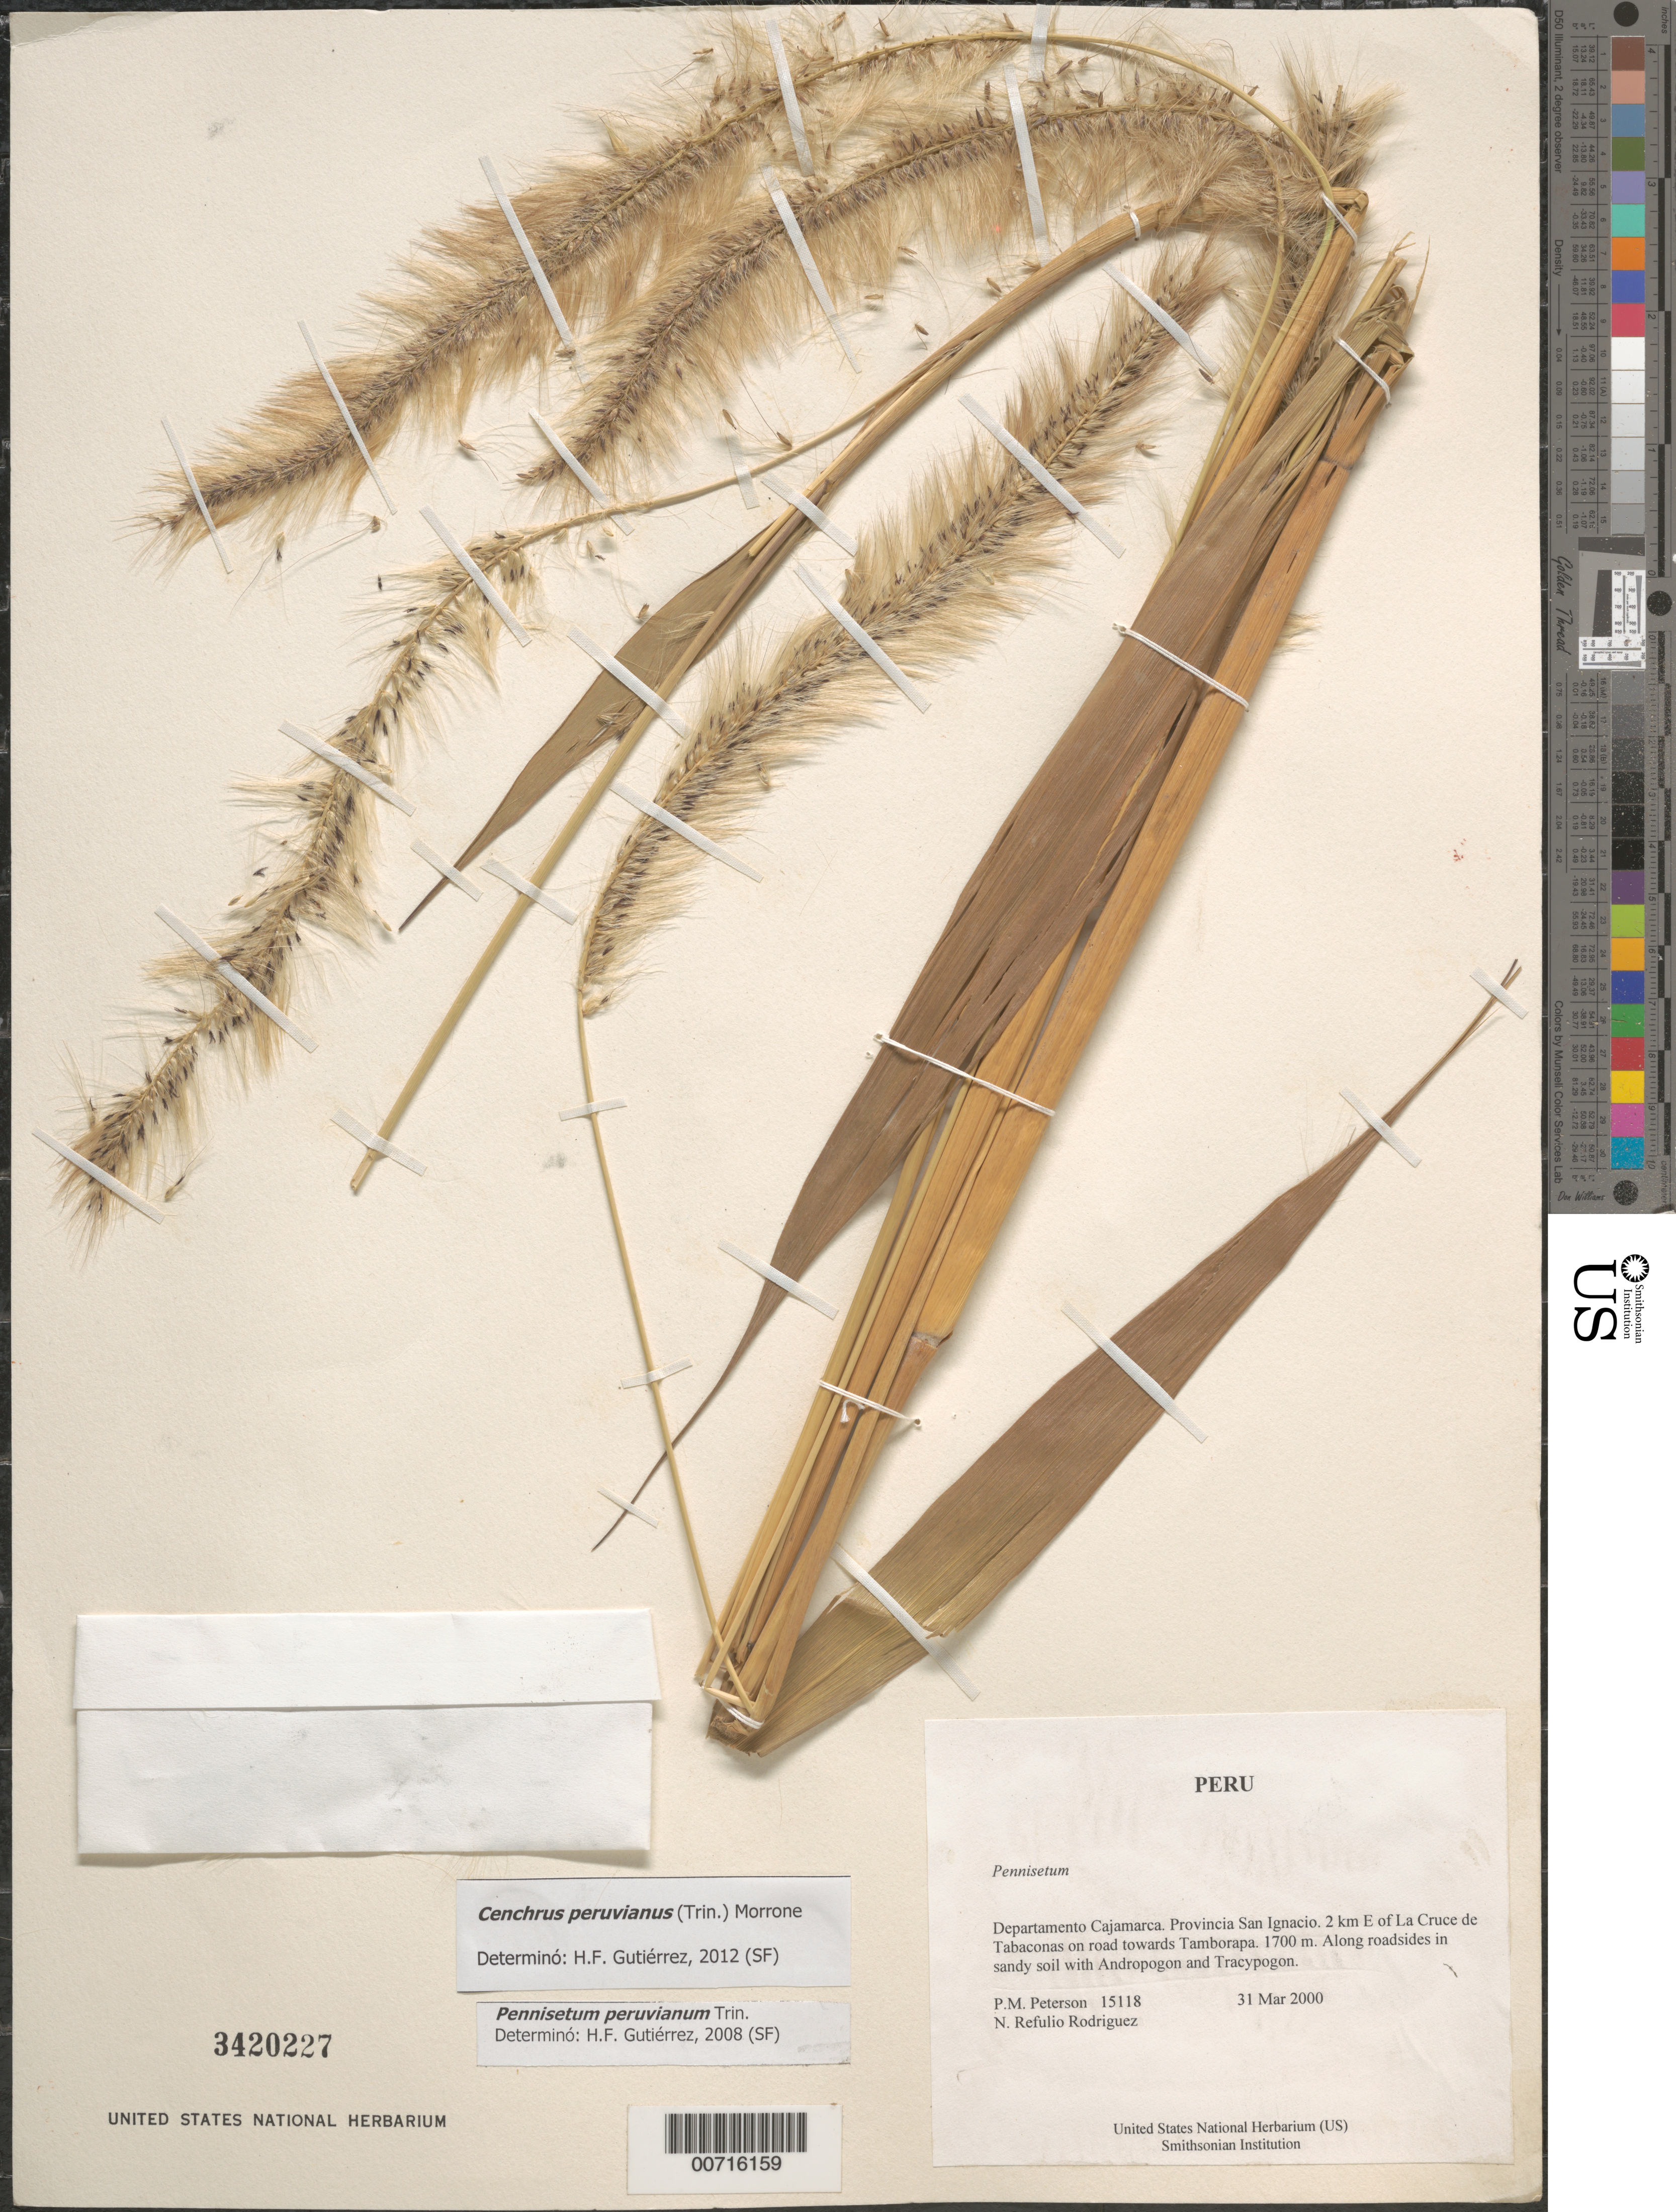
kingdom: Plantae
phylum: Tracheophyta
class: Liliopsida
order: Poales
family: Poaceae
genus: Cenchrus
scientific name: Cenchrus peruvianus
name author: (Trin.) Morrone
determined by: Gutiérrez, H. F.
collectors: P. M. Peterson & N. Refulio-Rodríguez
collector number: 15118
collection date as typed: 31 Mar 2000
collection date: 2000-03-31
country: Peru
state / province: Cajamarca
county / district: San Ignacio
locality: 2 km E of La Cruce de Tabaconas on road towards Tamborapa.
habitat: Along roadsides in sandy soil with Andropogon and Tracypogon.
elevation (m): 1700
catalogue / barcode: US 3420227